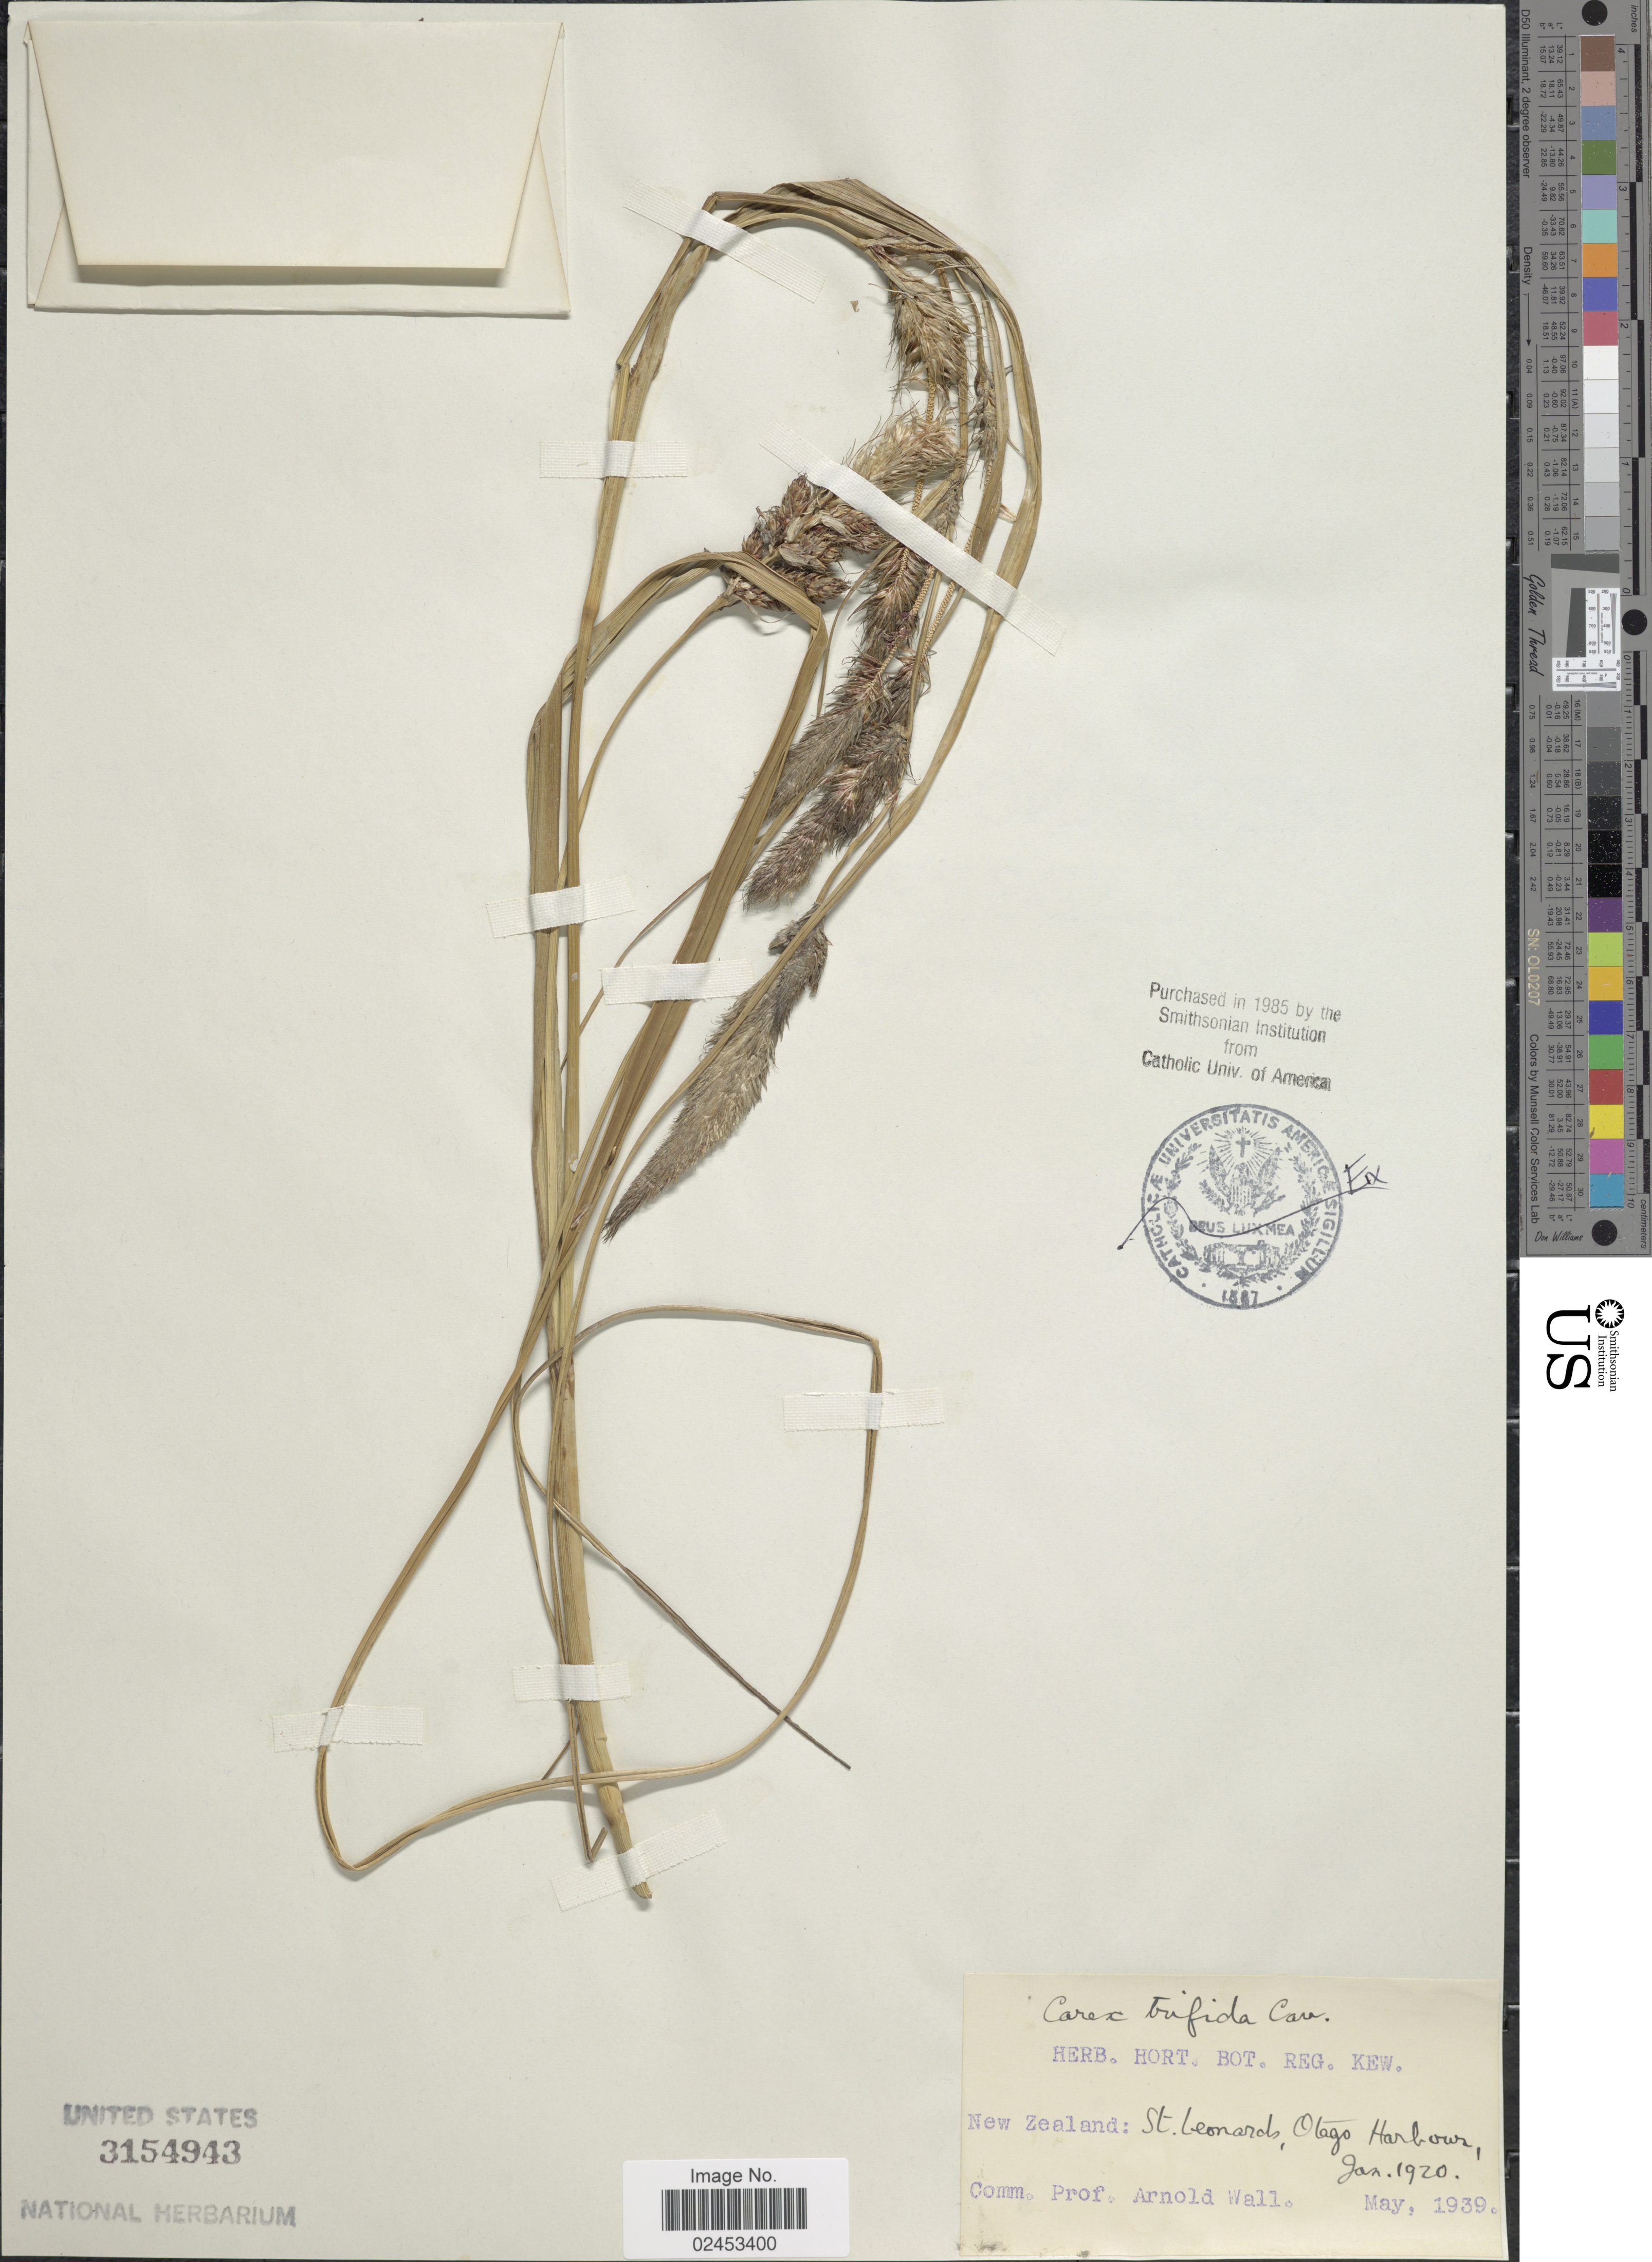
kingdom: Plantae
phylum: Tracheophyta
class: Liliopsida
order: Poales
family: Cyperaceae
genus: Carex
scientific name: Carex trifida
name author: Cav.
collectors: ex herb. Hort. Reg. Kew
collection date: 1920-01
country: New Zealand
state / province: Otago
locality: St. Leonards, Otago Harbour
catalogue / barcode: US 3154943